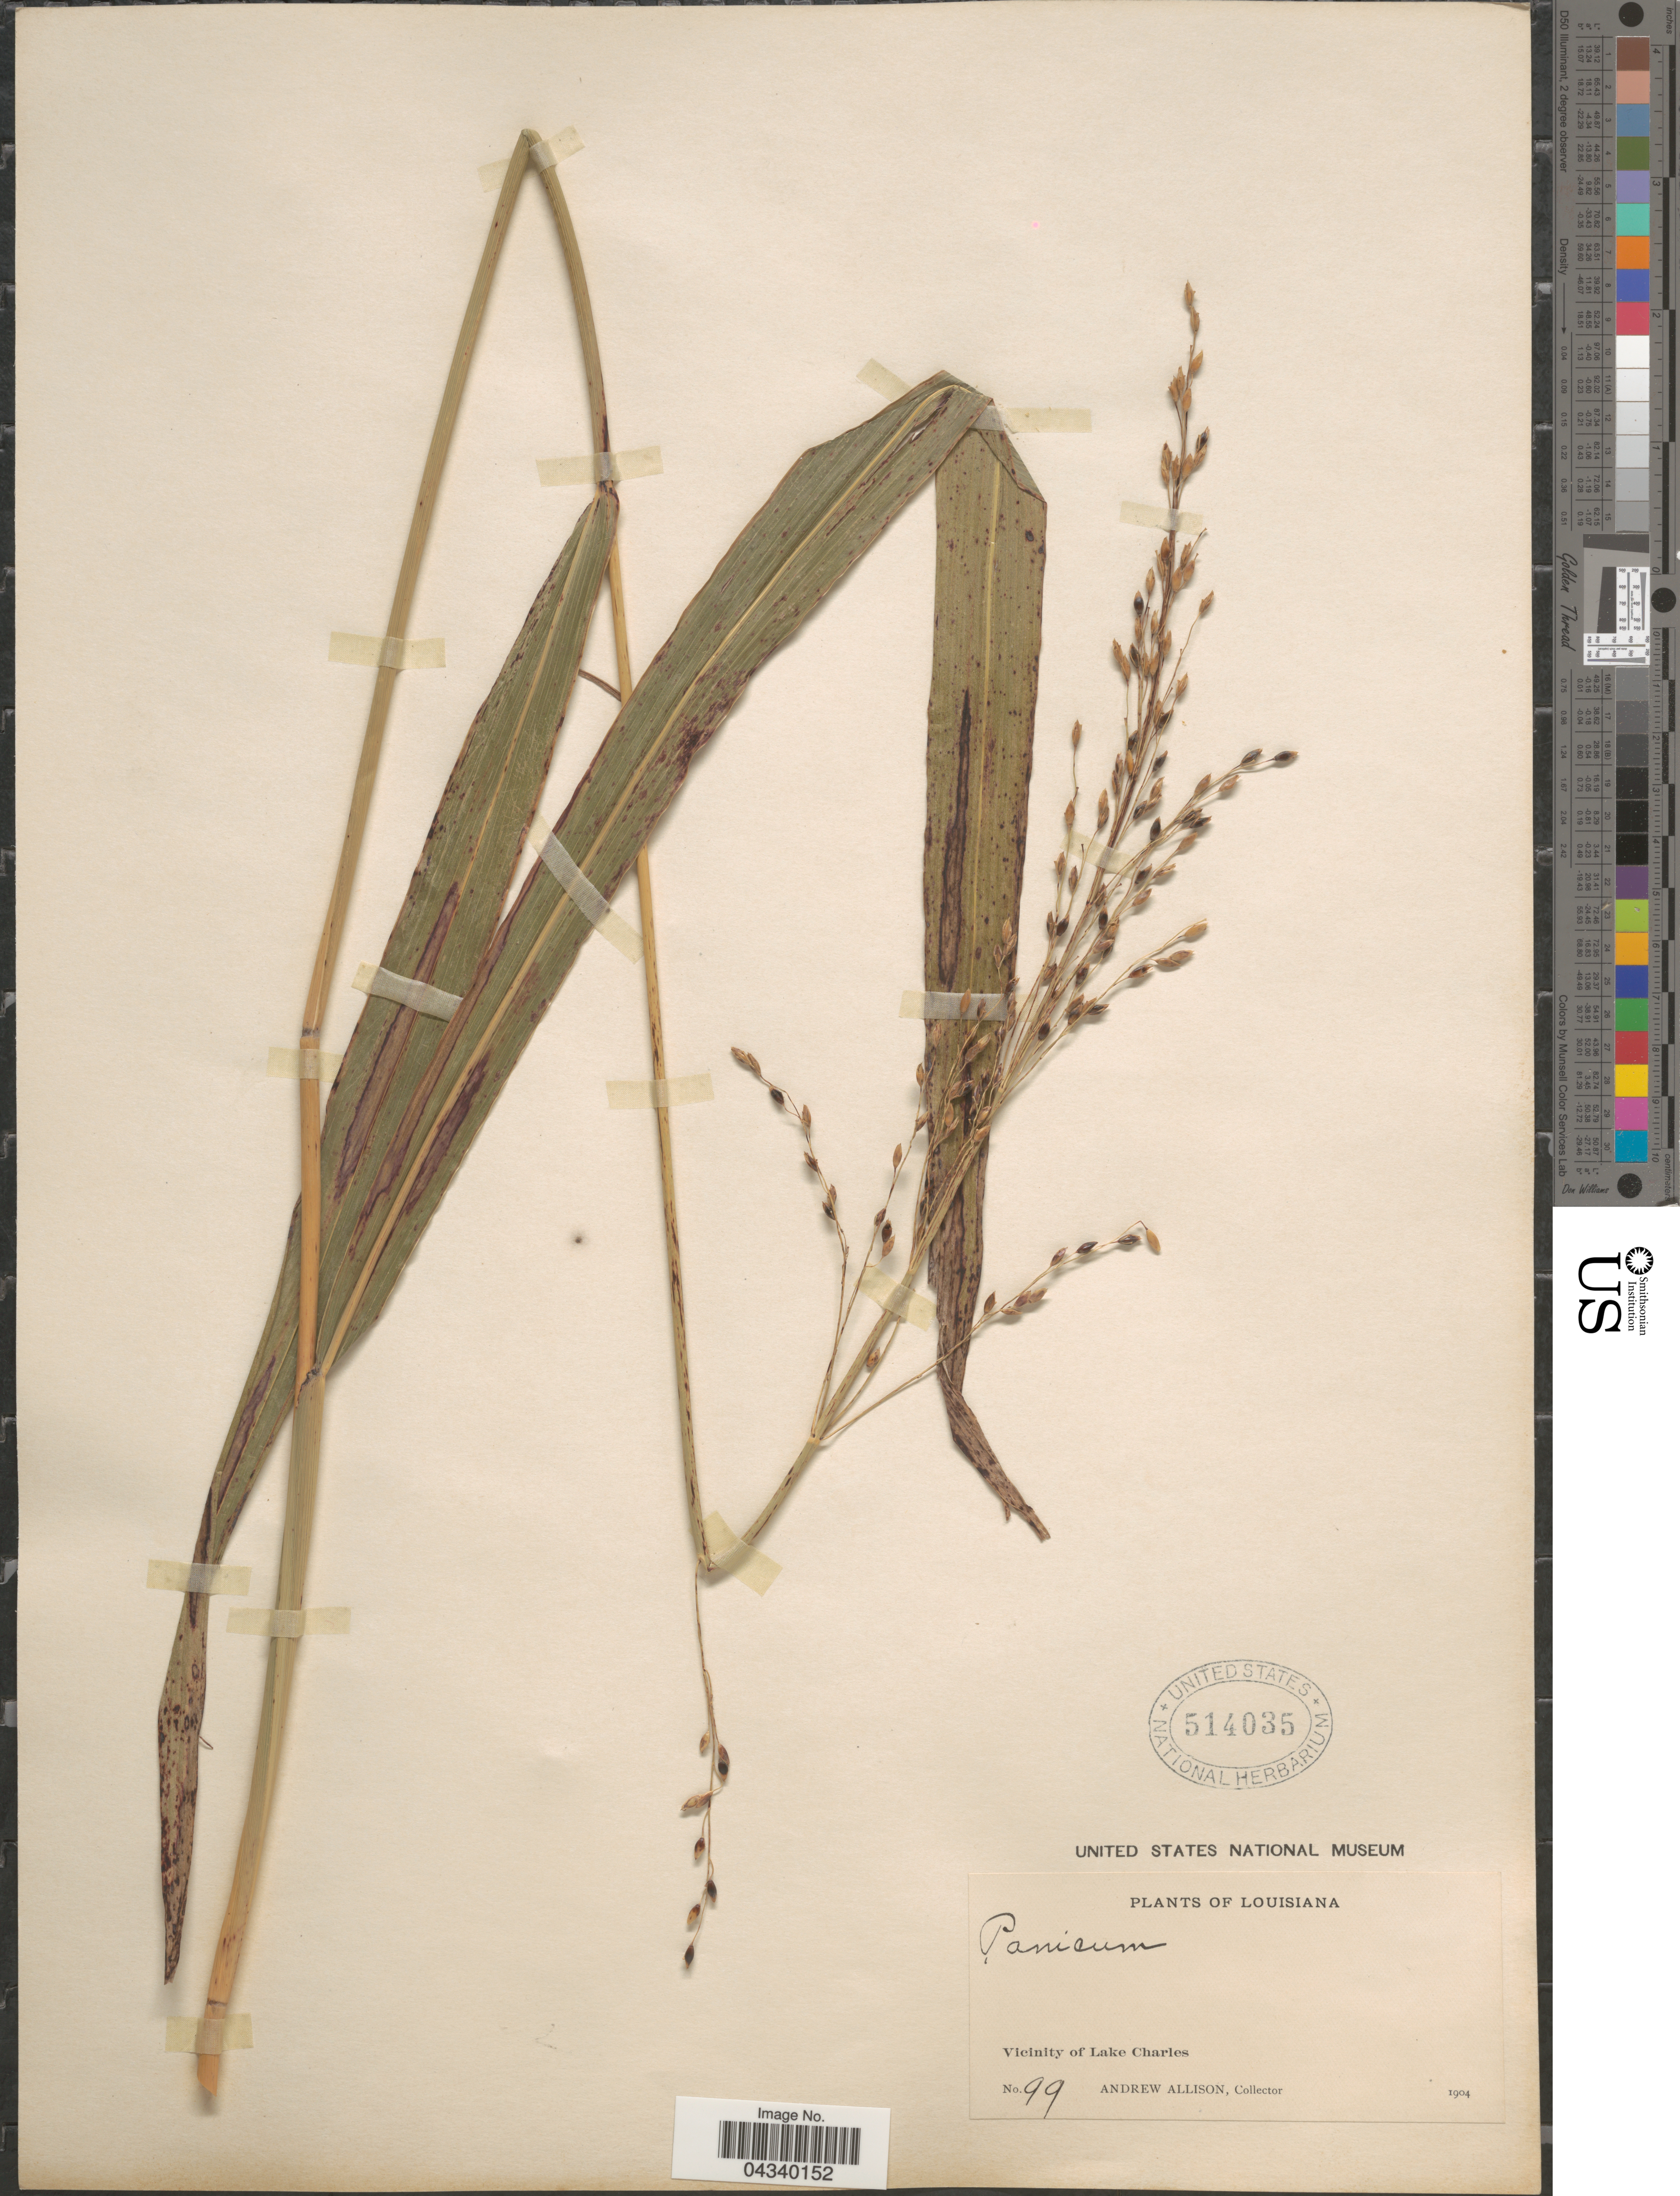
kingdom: Plantae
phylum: Tracheophyta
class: Liliopsida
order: Poales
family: Poaceae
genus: Sorghum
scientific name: Sorghum halepense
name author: (L.) Pers.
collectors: A. Allison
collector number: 99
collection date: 1904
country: United States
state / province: Louisiana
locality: Vicinity of Lake Charles.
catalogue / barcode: US 514035